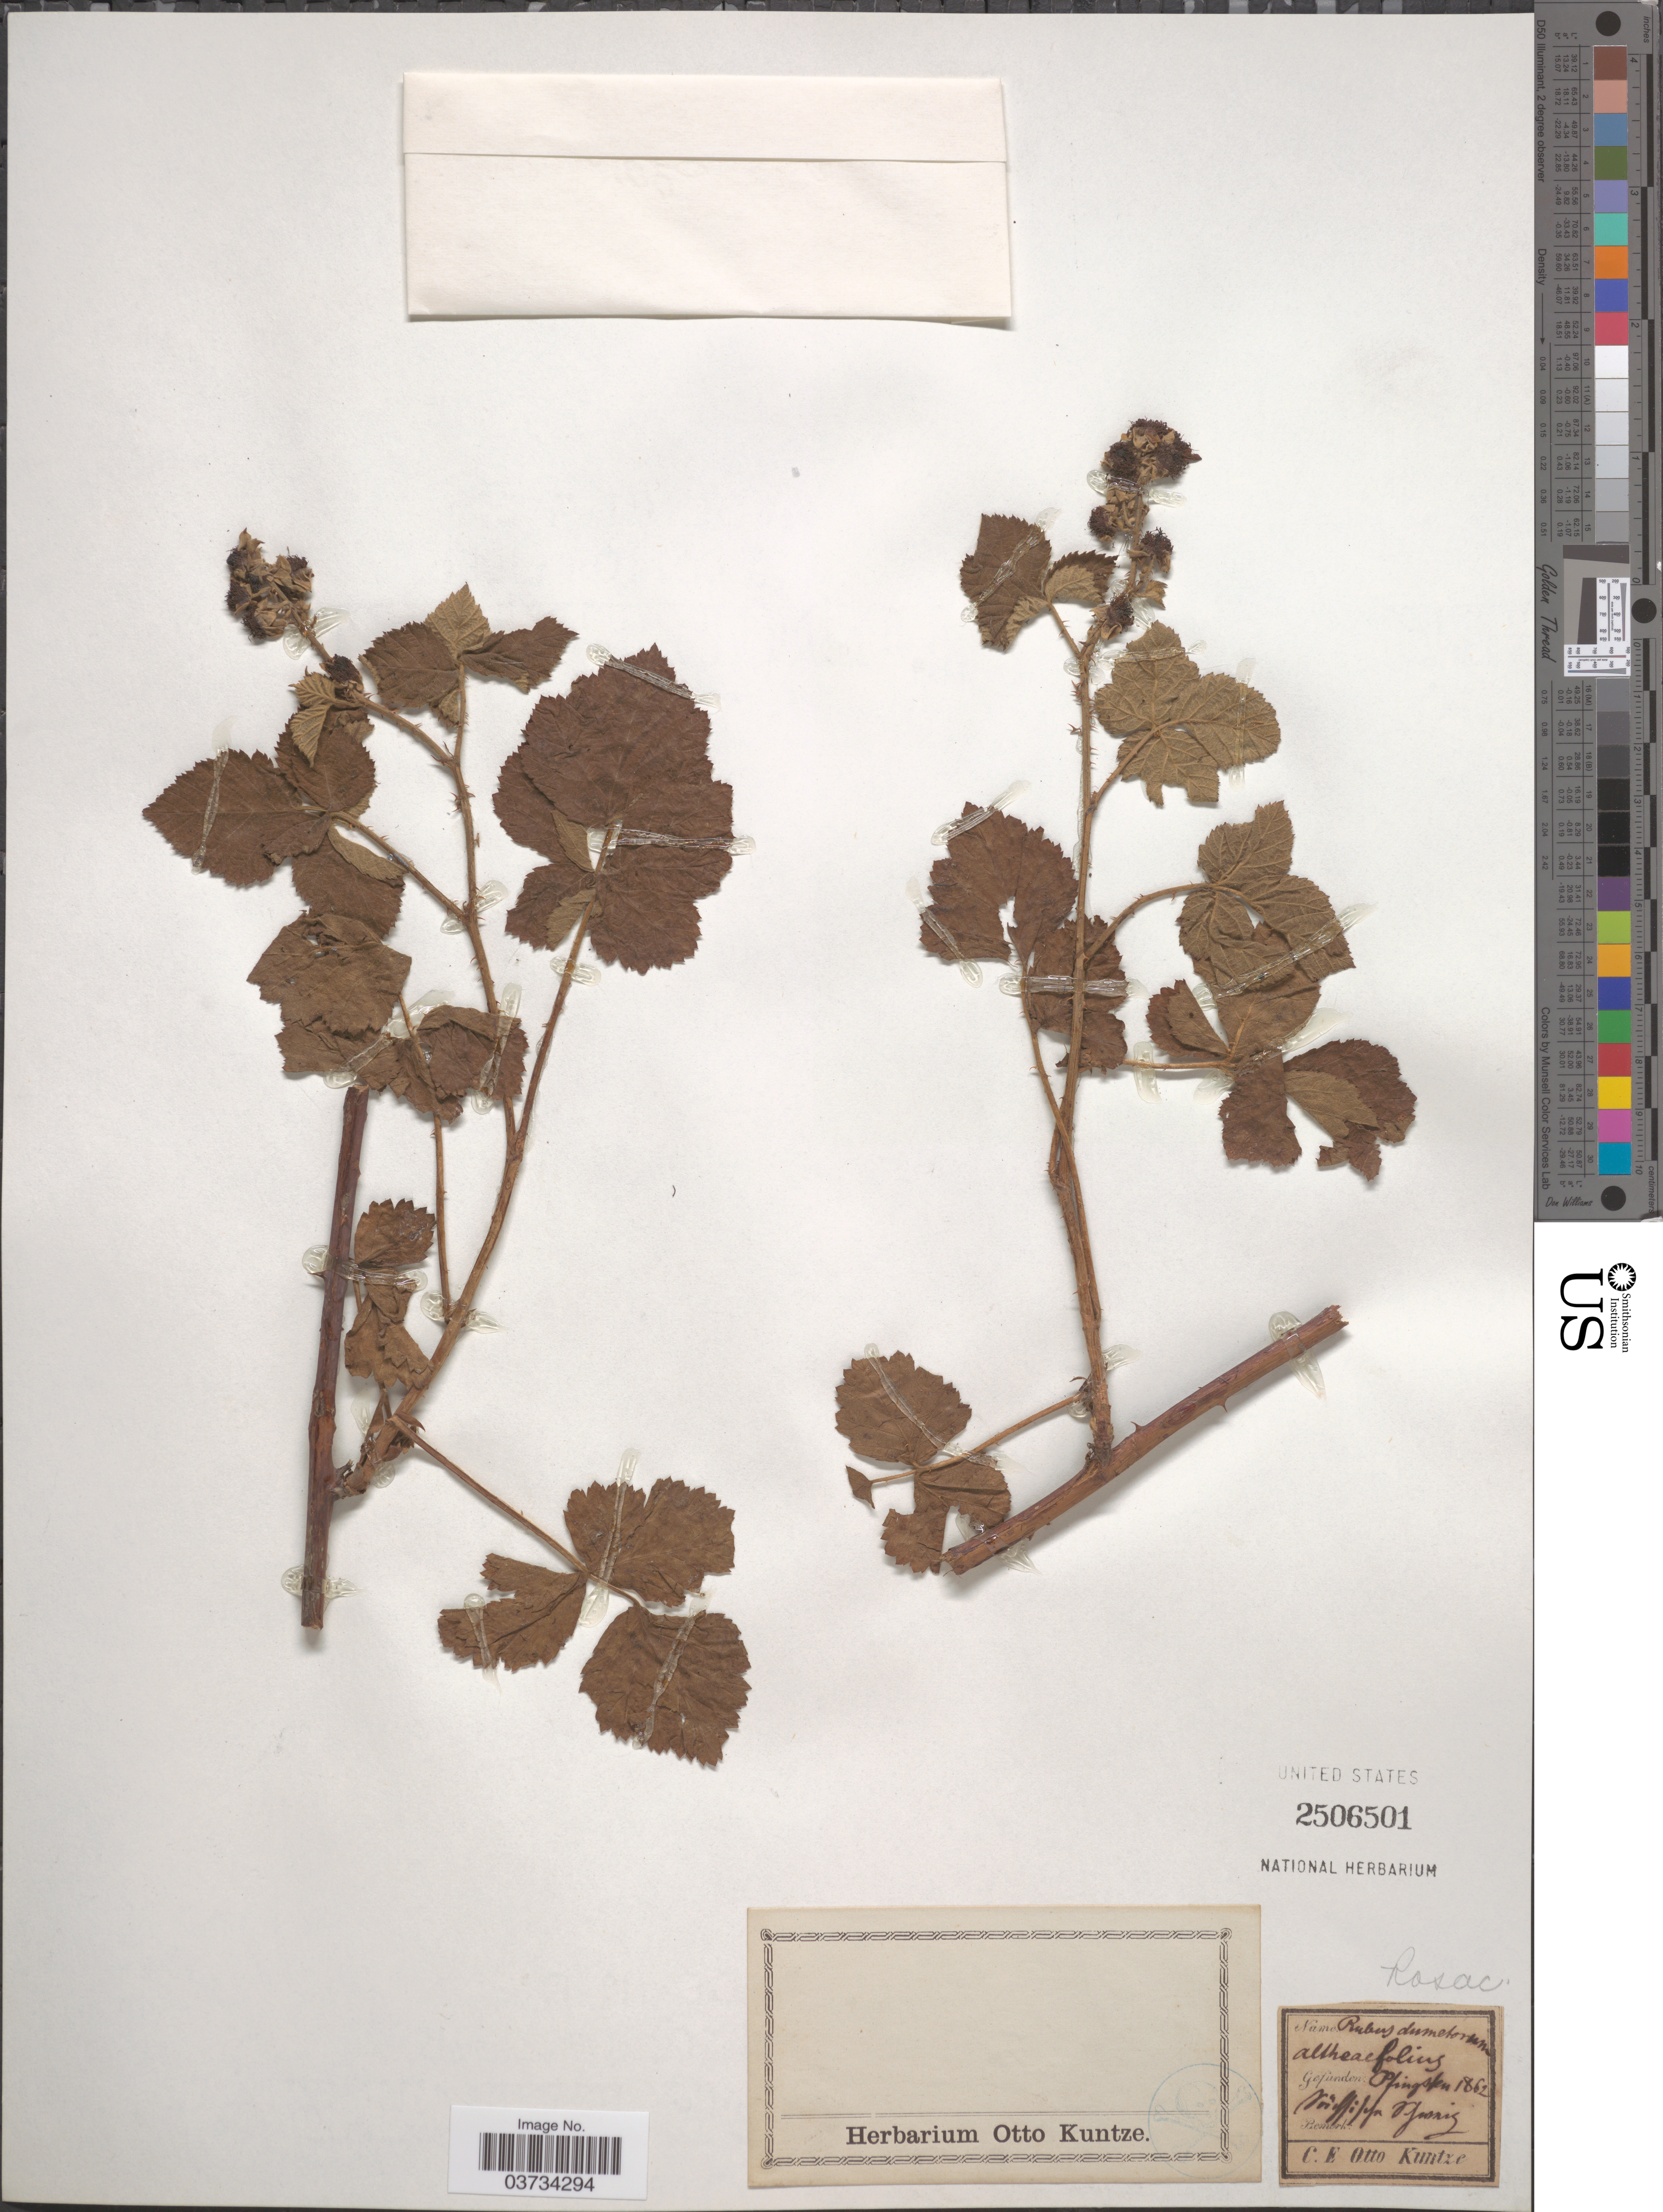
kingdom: Plantae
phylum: Tracheophyta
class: Magnoliopsida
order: Rosales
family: Rosaceae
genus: Rubus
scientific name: Rubus dumetorum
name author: Weihe ex Boenn.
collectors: C.E.O. Kuntze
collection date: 1862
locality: Pfingsten[interpreted]. [illegible text].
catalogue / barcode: US 2506501